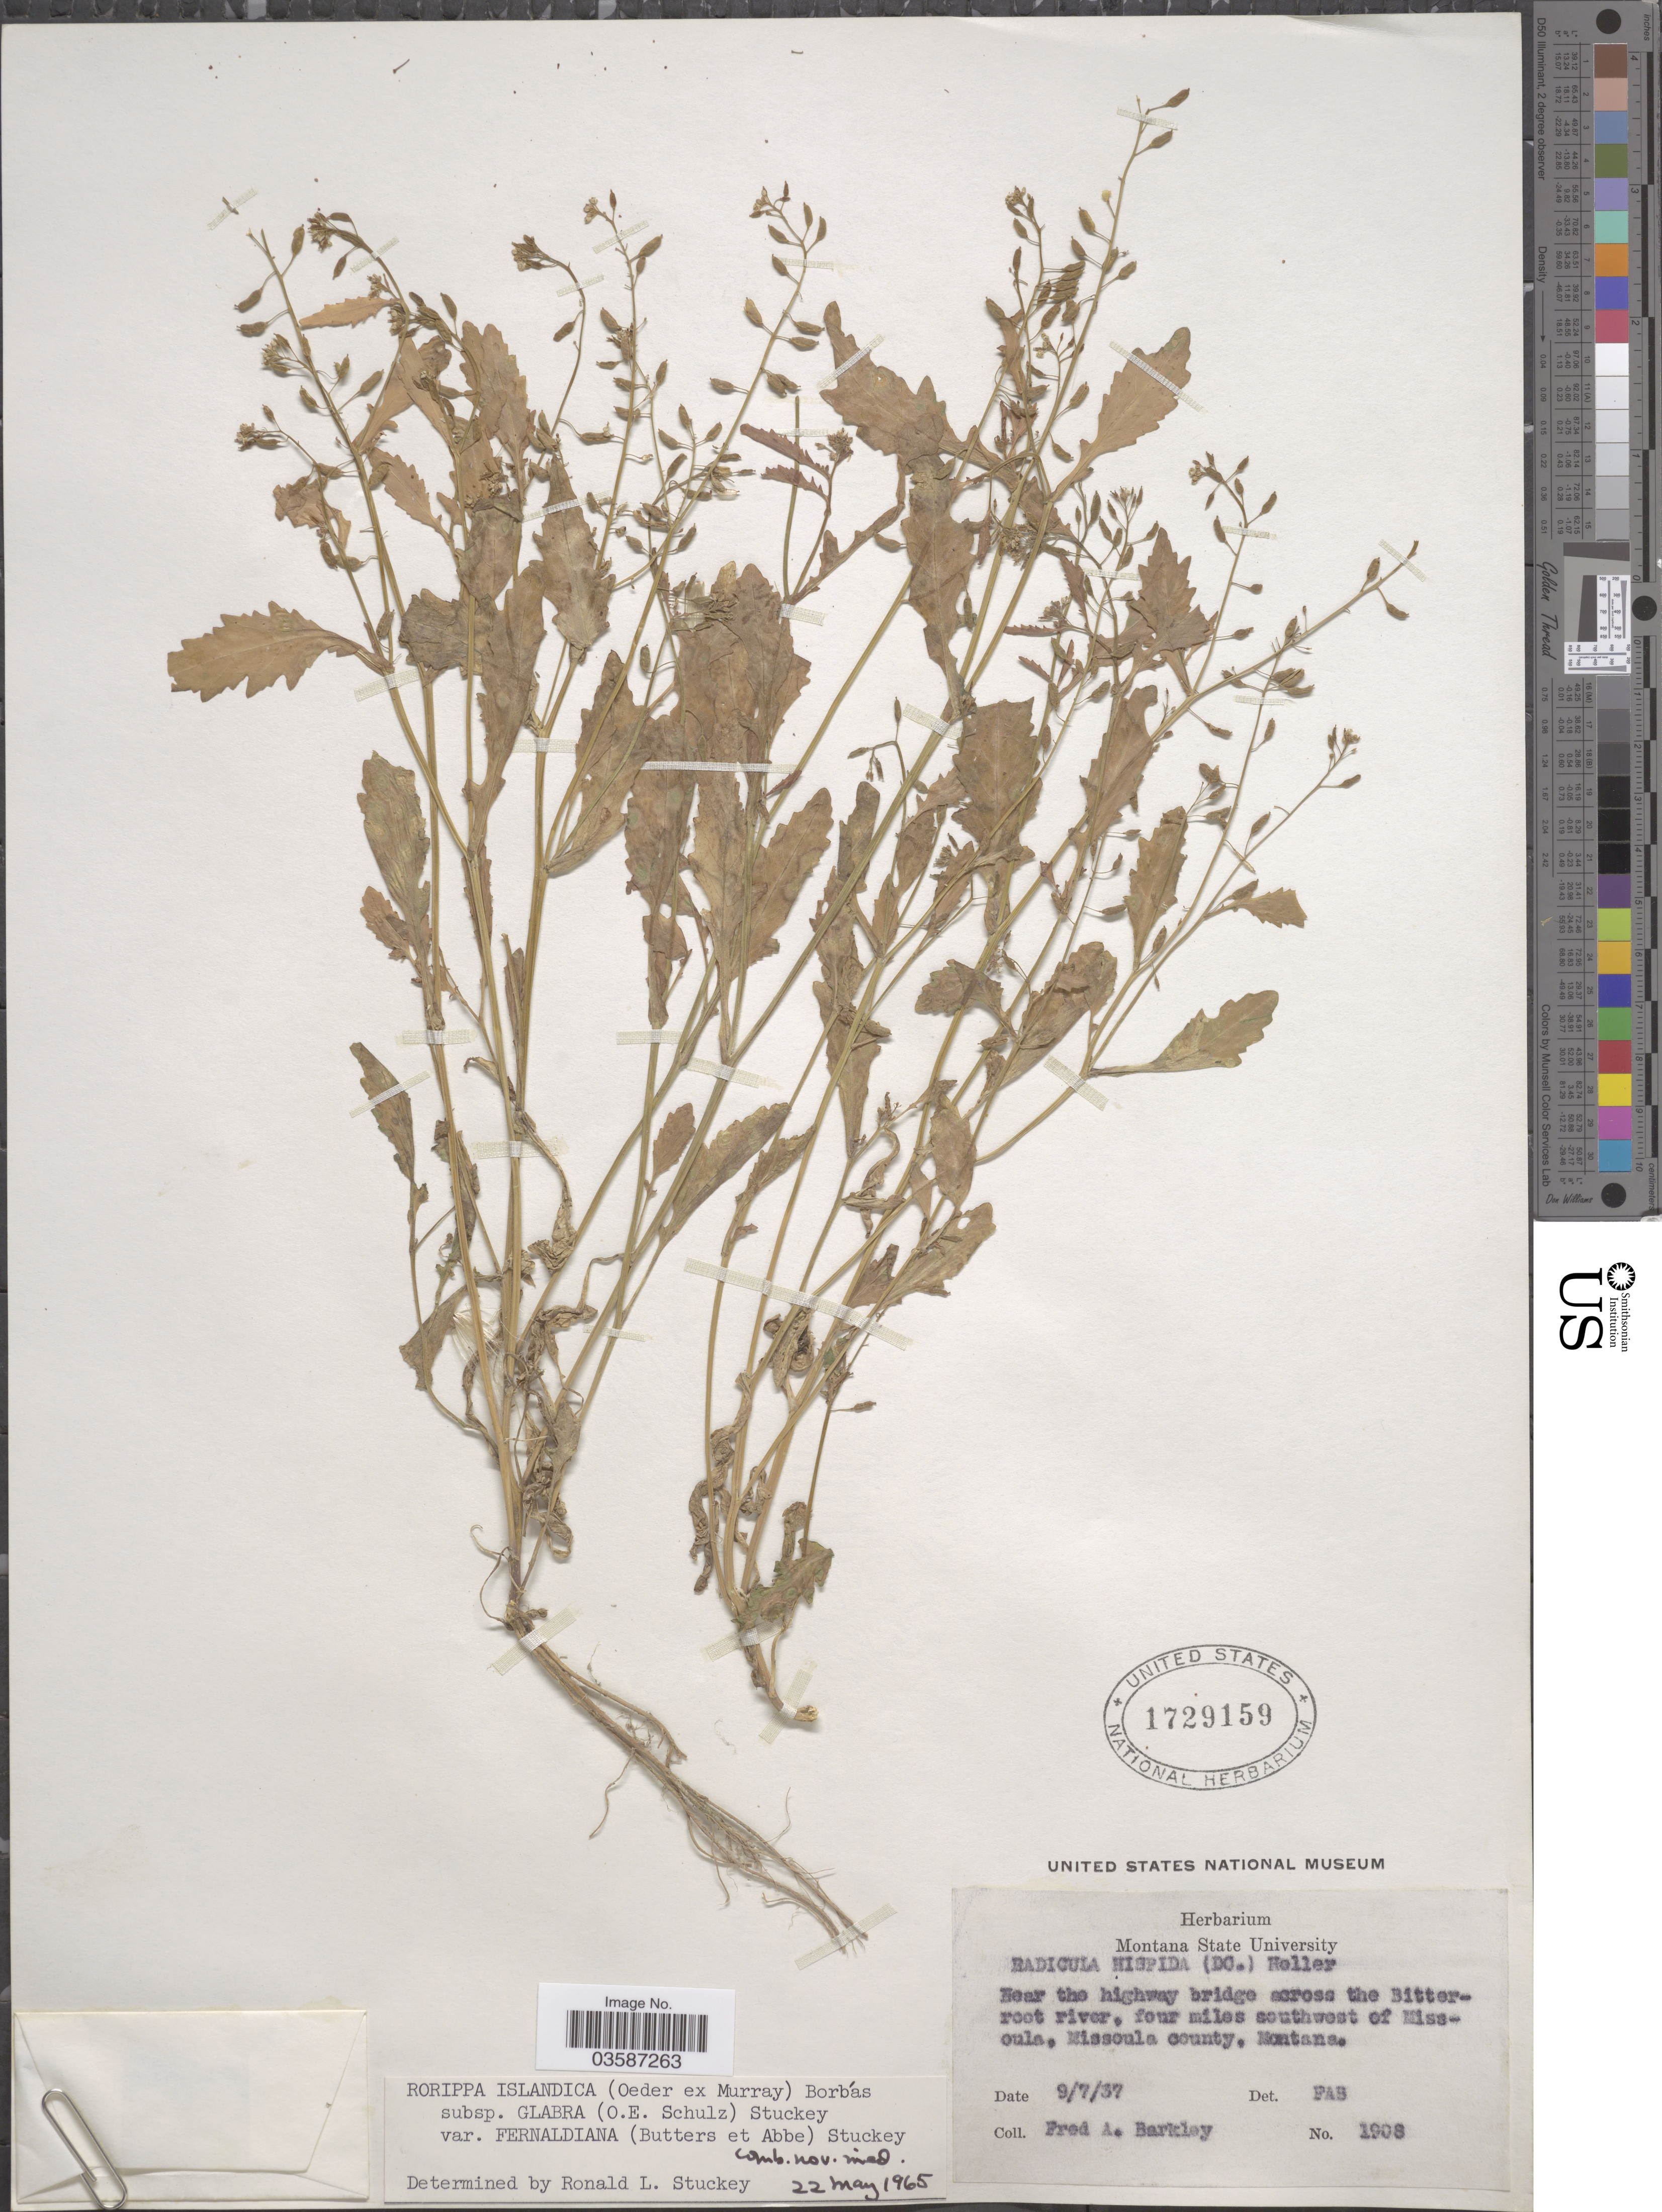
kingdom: Plantae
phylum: Tracheophyta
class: Magnoliopsida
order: Brassicales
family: Brassicaceae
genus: Rorippa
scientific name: Rorippa islandica var. fernaldiana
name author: Butters & Abbe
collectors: F. A. Barkley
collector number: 1908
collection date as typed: Transcribed d/m/y: 7/9/37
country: United States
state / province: Montana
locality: Near the highway bridge across the Bitterroot river, four miles southwest of Missoula, Missoula county.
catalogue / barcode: US 1729159